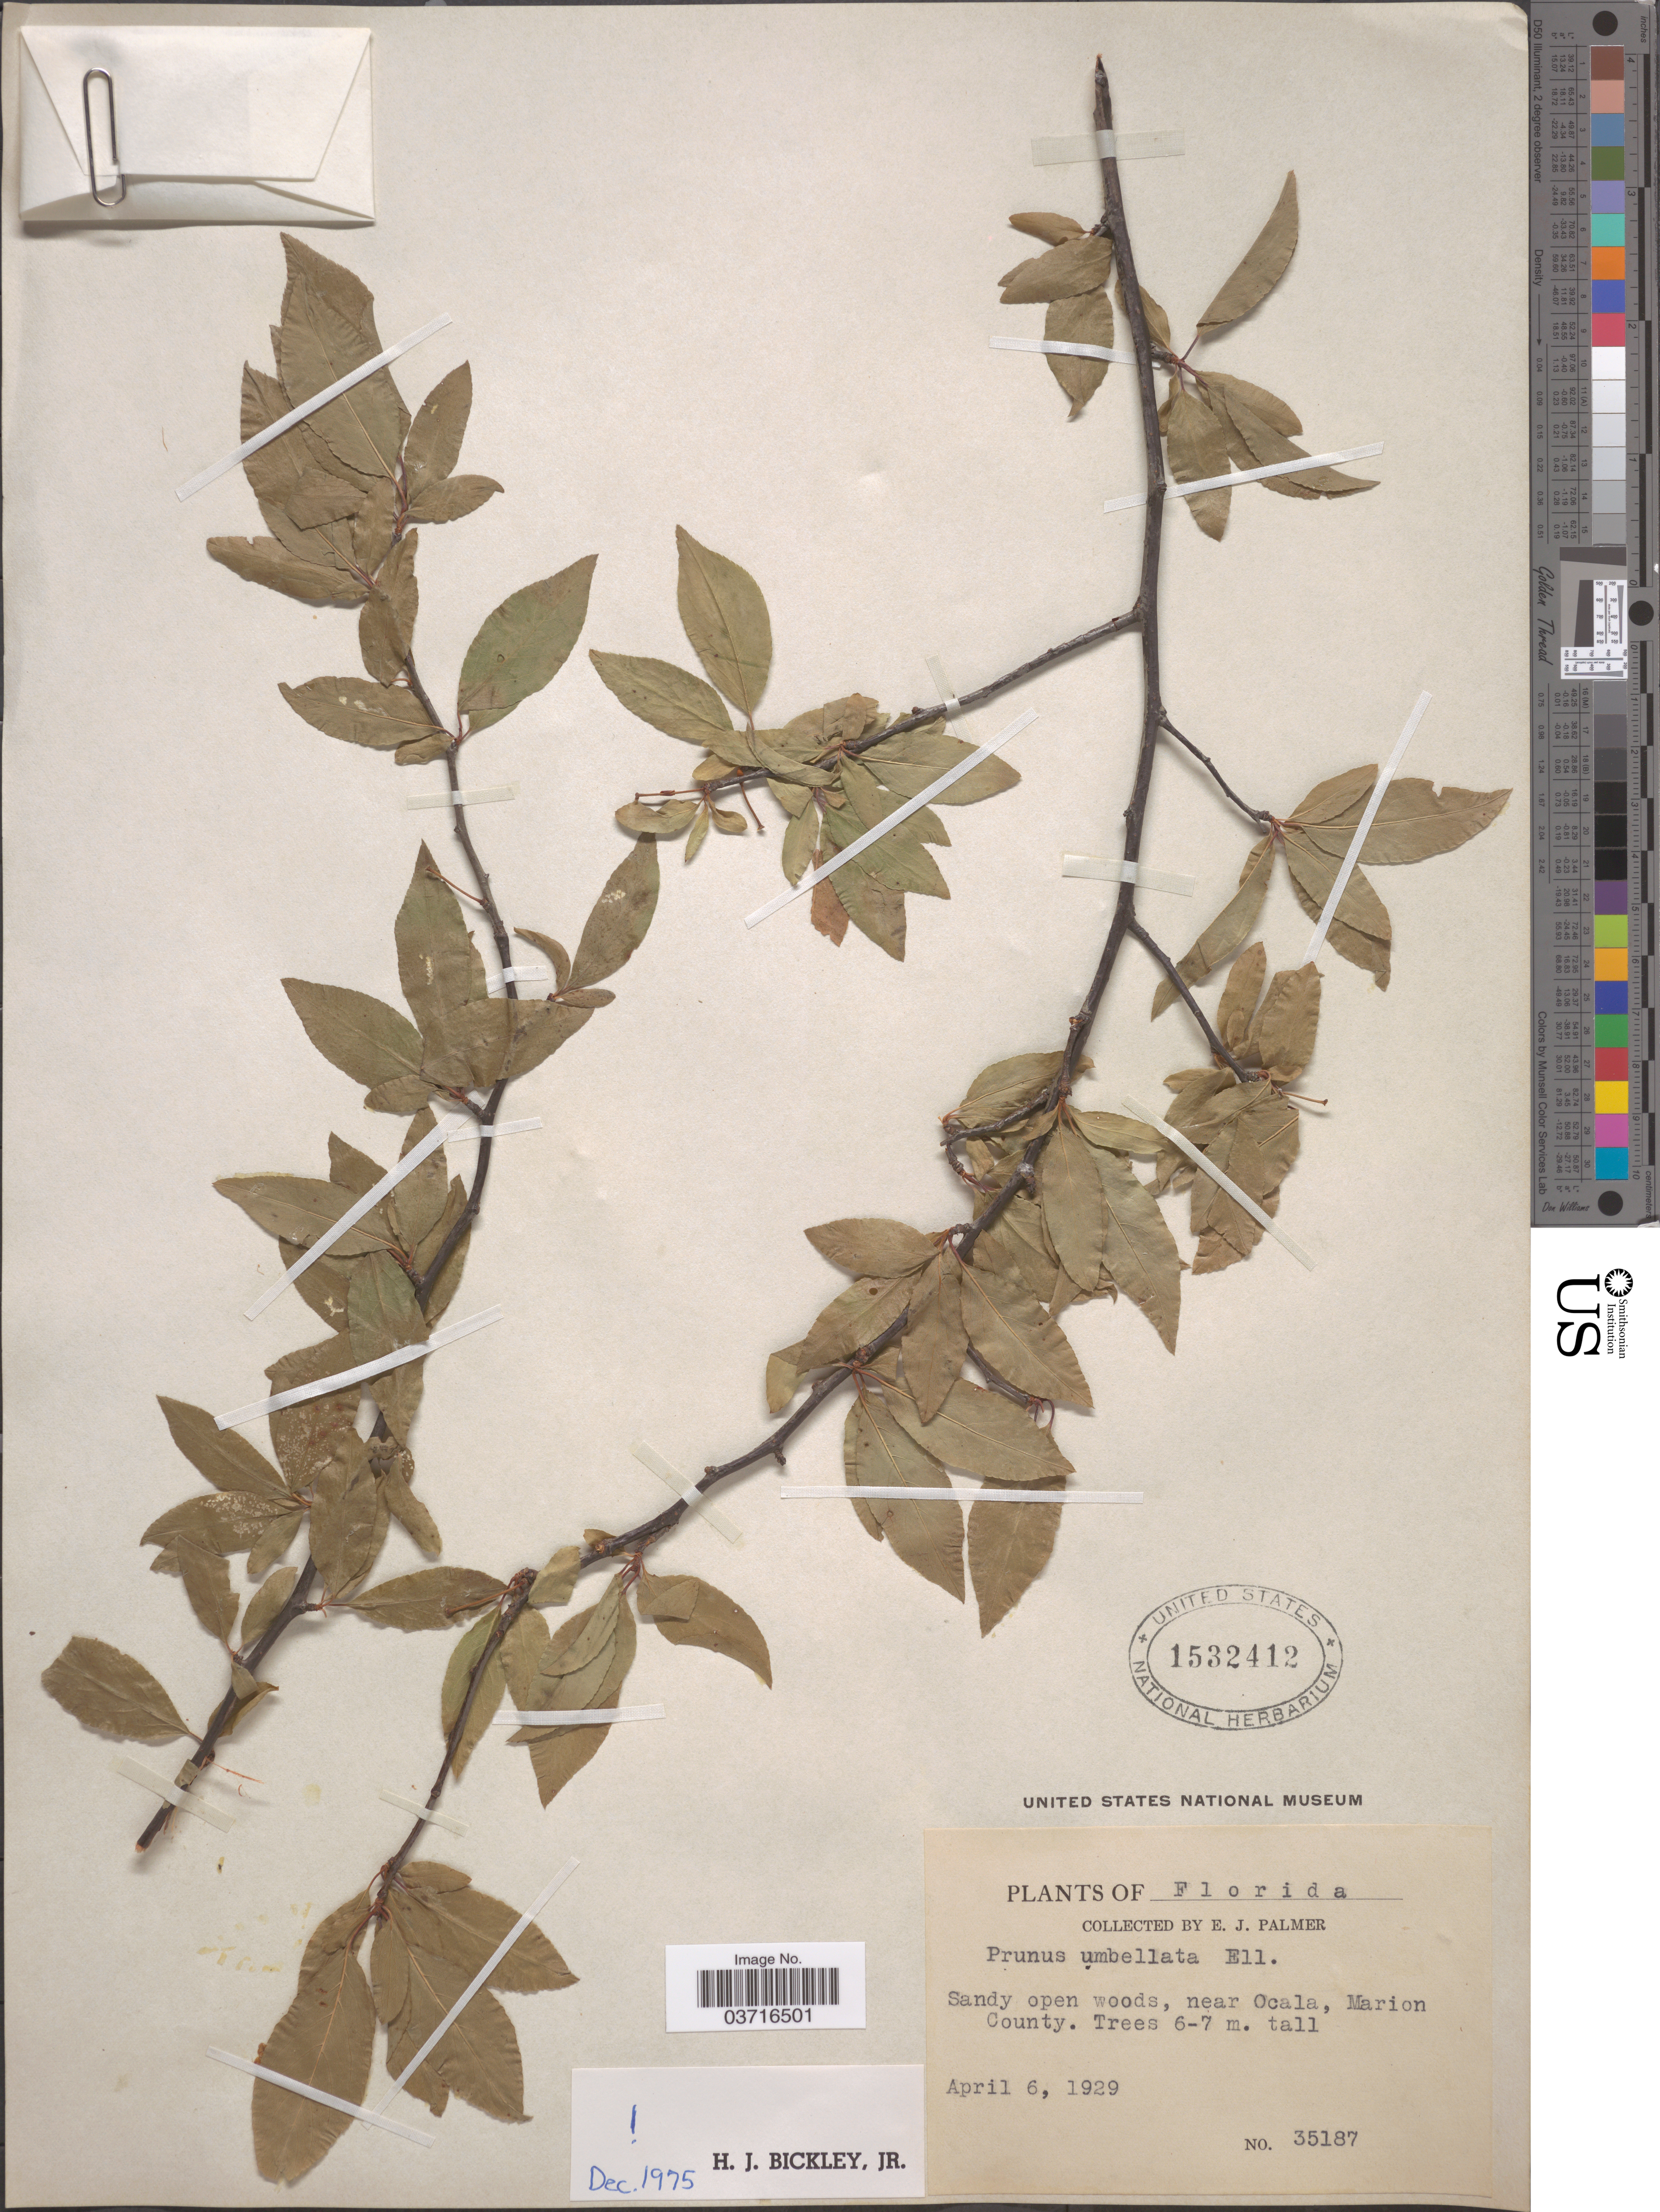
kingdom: Plantae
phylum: Tracheophyta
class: Magnoliopsida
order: Rosales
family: Rosaceae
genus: Prunus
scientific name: Prunus umbellata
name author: Elliott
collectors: E. J. Palmer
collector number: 35187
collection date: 1929-04-06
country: United States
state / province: Florida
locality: Near Ocala, Marion County.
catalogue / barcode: US 1532412